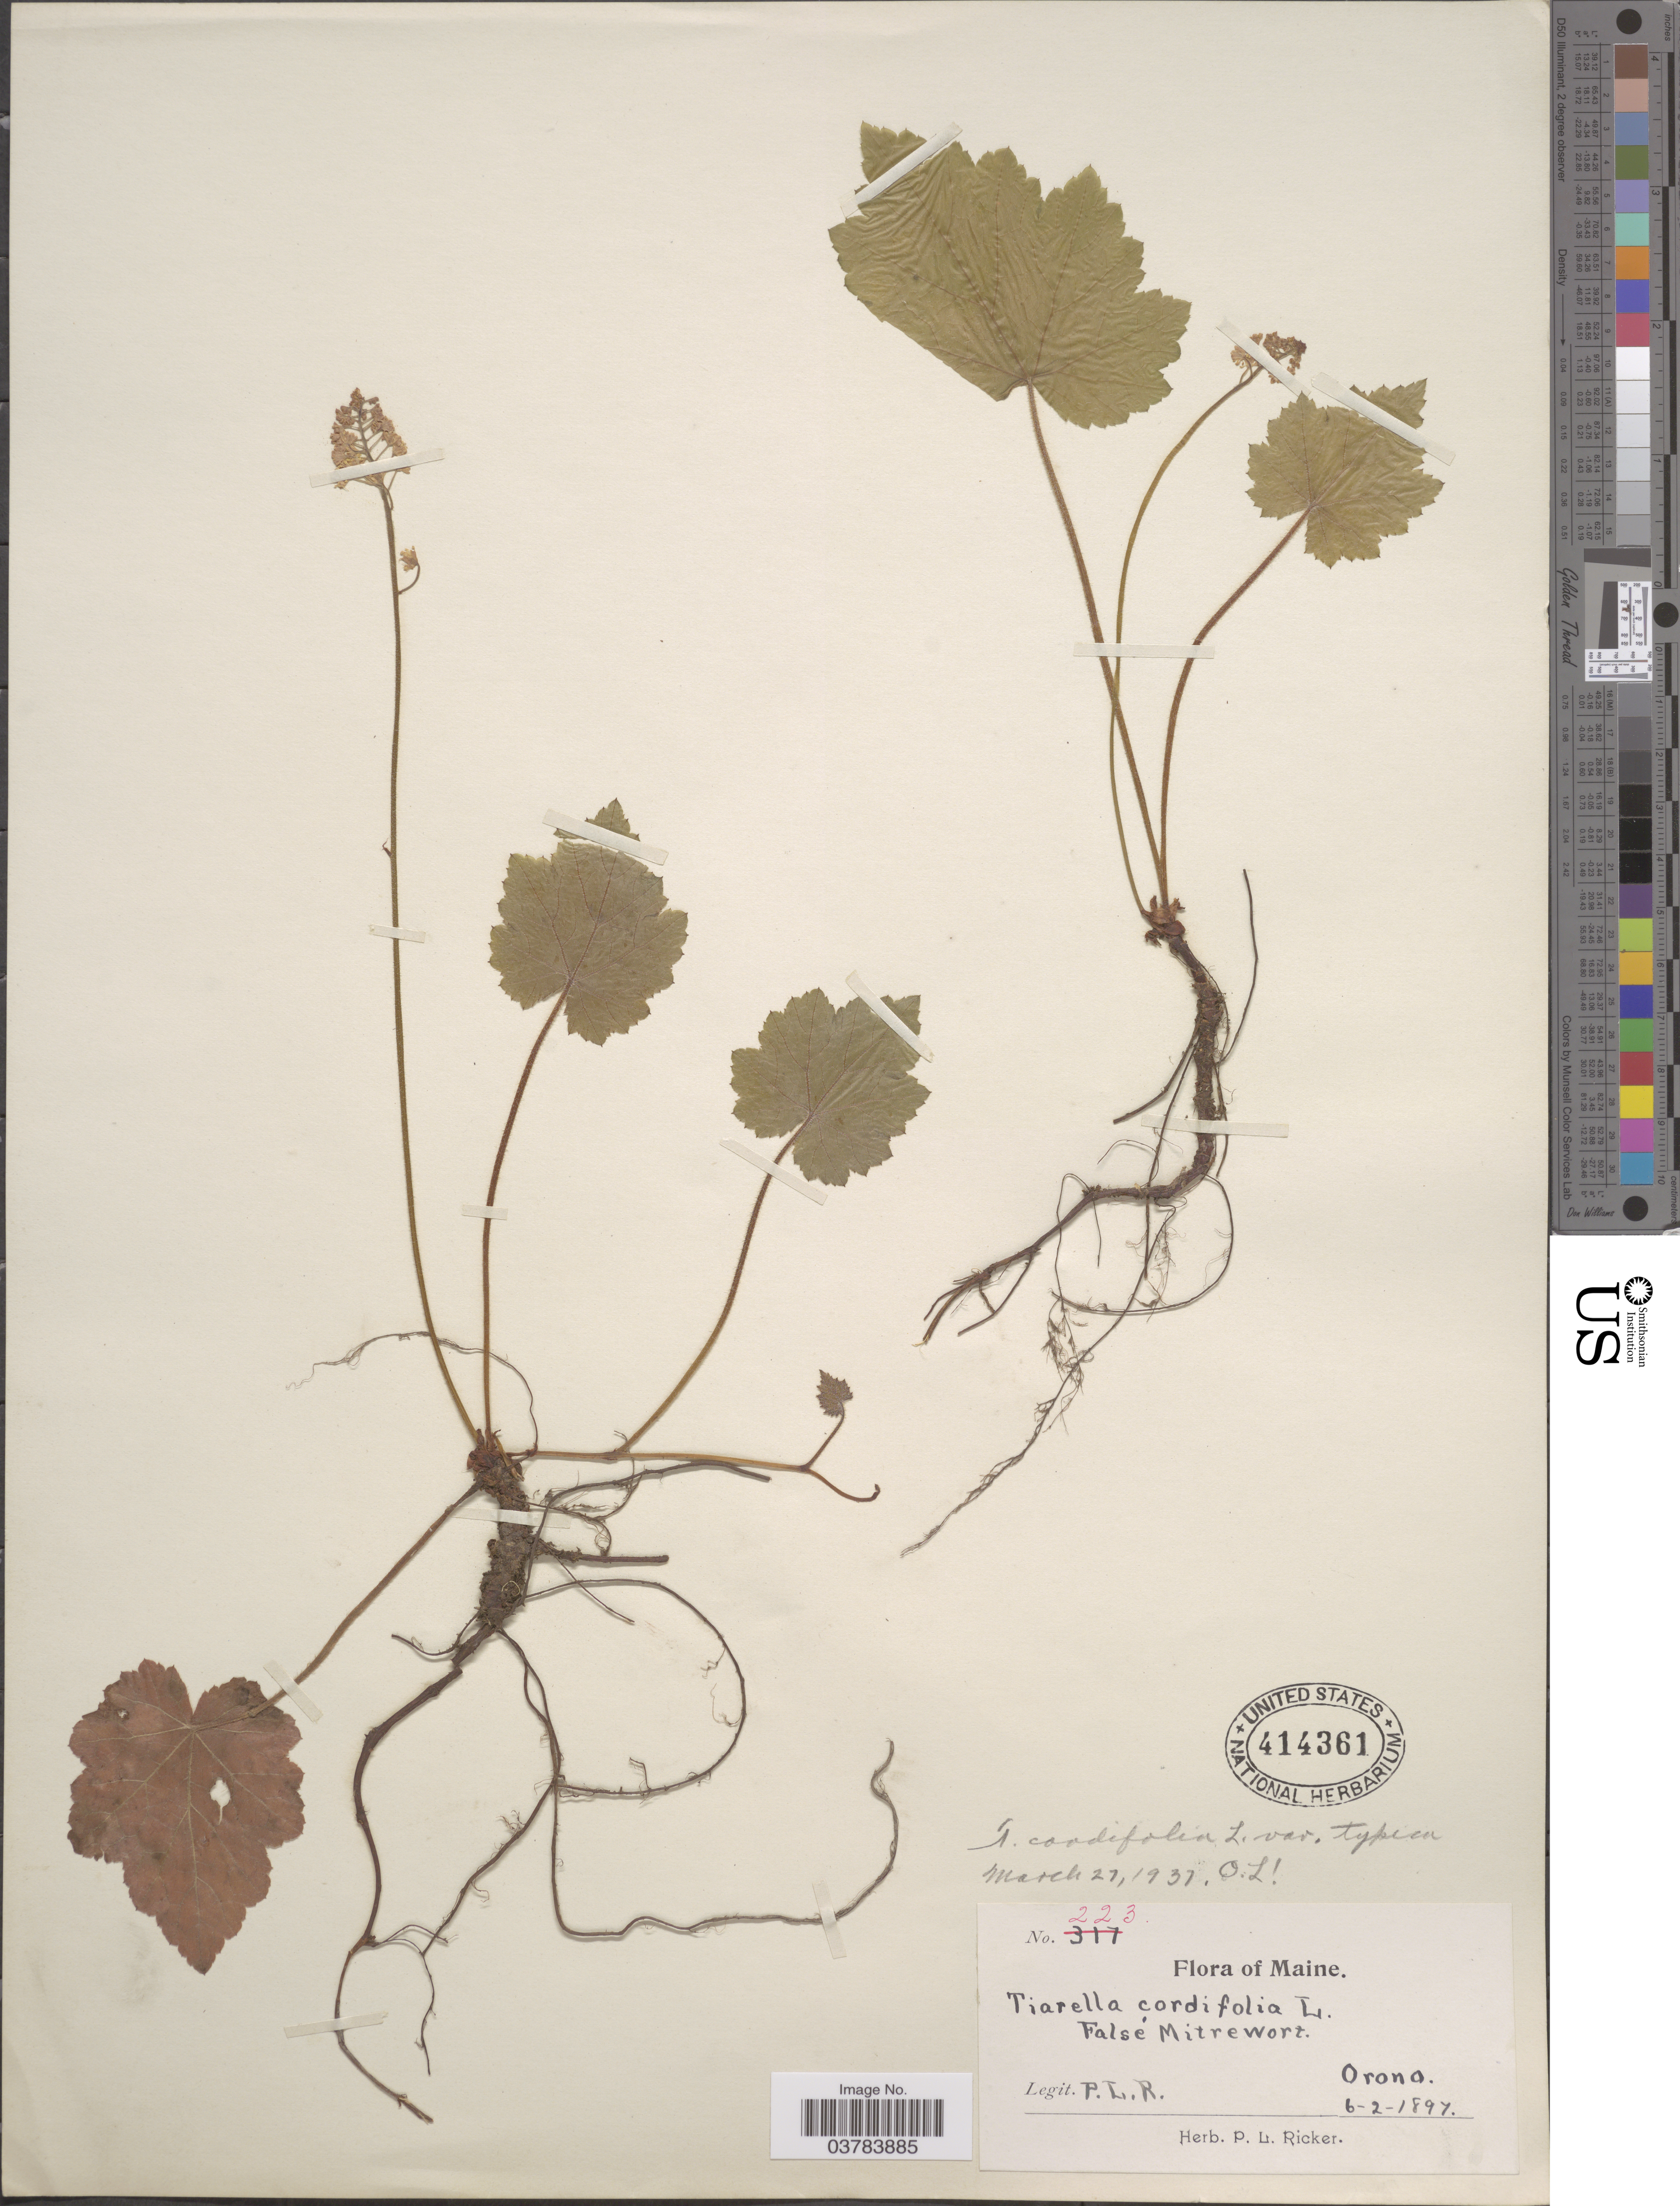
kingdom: Plantae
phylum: Tracheophyta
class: Magnoliopsida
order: Saxifragales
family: Saxifragaceae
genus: Tiarella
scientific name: Tiarella cordifolia var. typica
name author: Lakela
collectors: P. Ricker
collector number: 223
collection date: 1897-06-02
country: United States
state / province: Maine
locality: Orona.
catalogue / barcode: US 414361